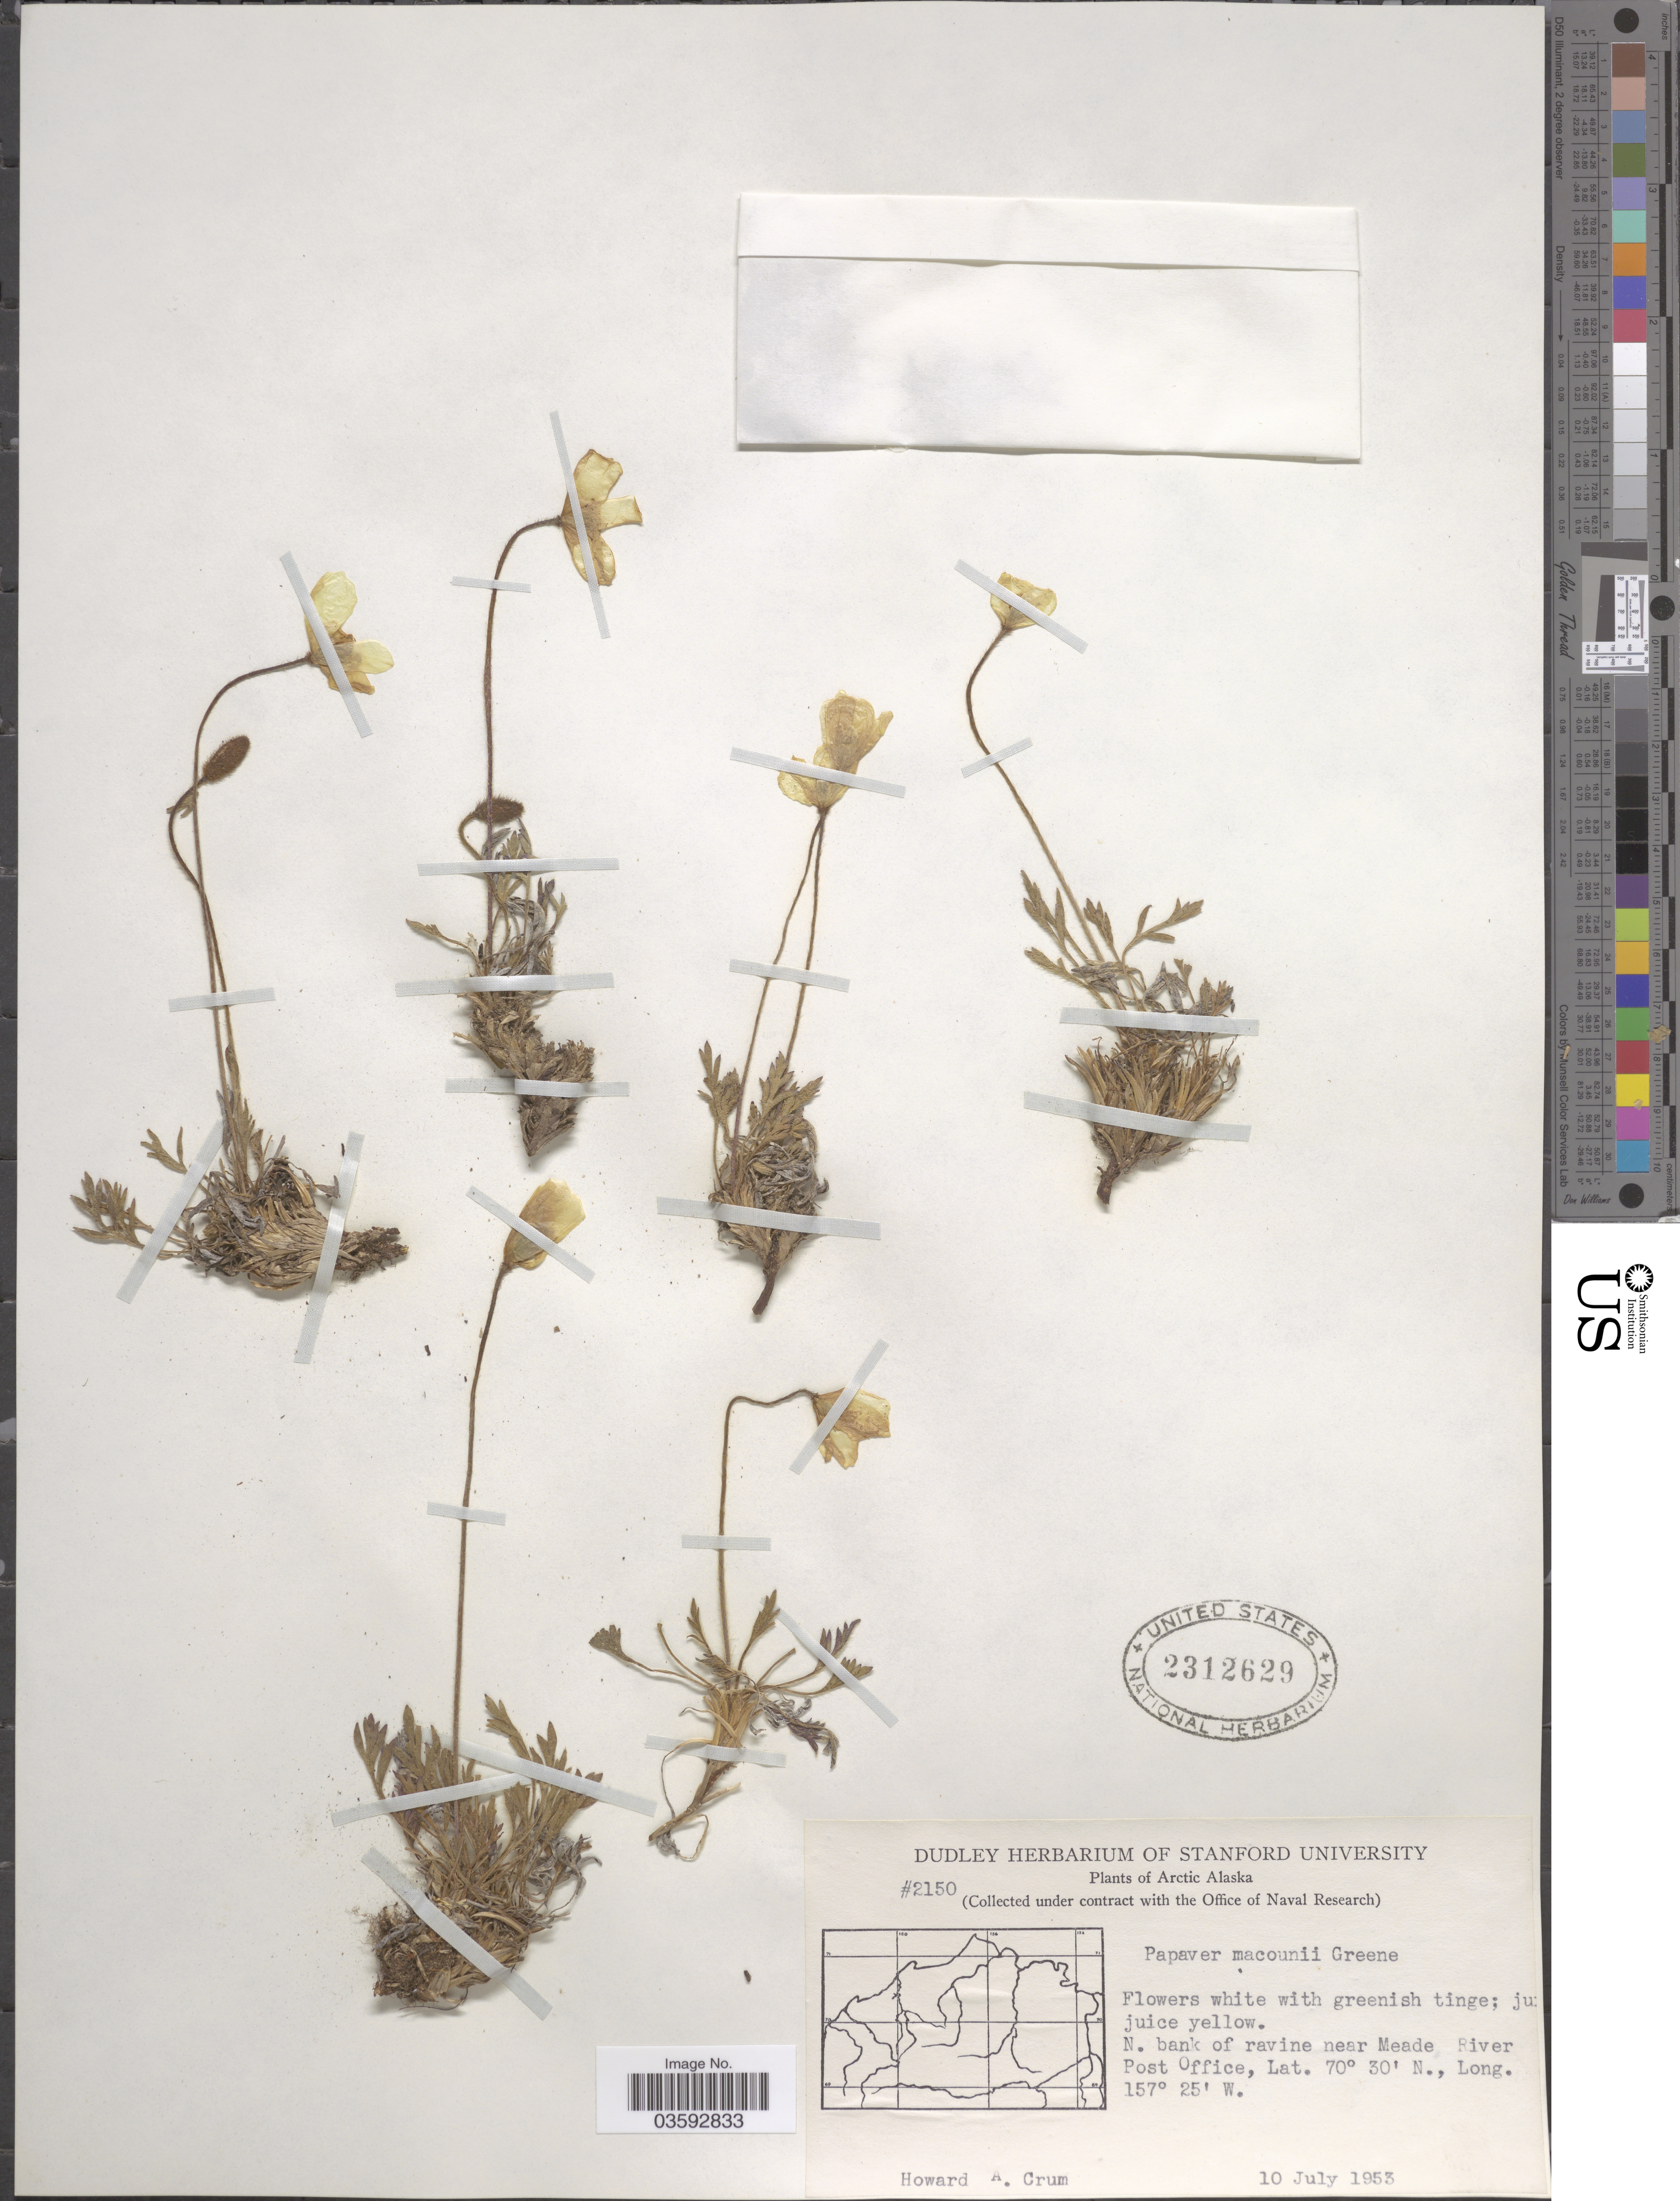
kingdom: Plantae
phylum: Tracheophyta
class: Magnoliopsida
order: Ranunculales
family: Papaveraceae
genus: Papaver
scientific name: Papaver macounii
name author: Greene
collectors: H. A. Crum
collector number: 2150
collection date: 1953-07-10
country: United States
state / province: Alaska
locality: Arctic Alaska. N. bank of ravine near Meade River Post Office.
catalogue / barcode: US 2312629